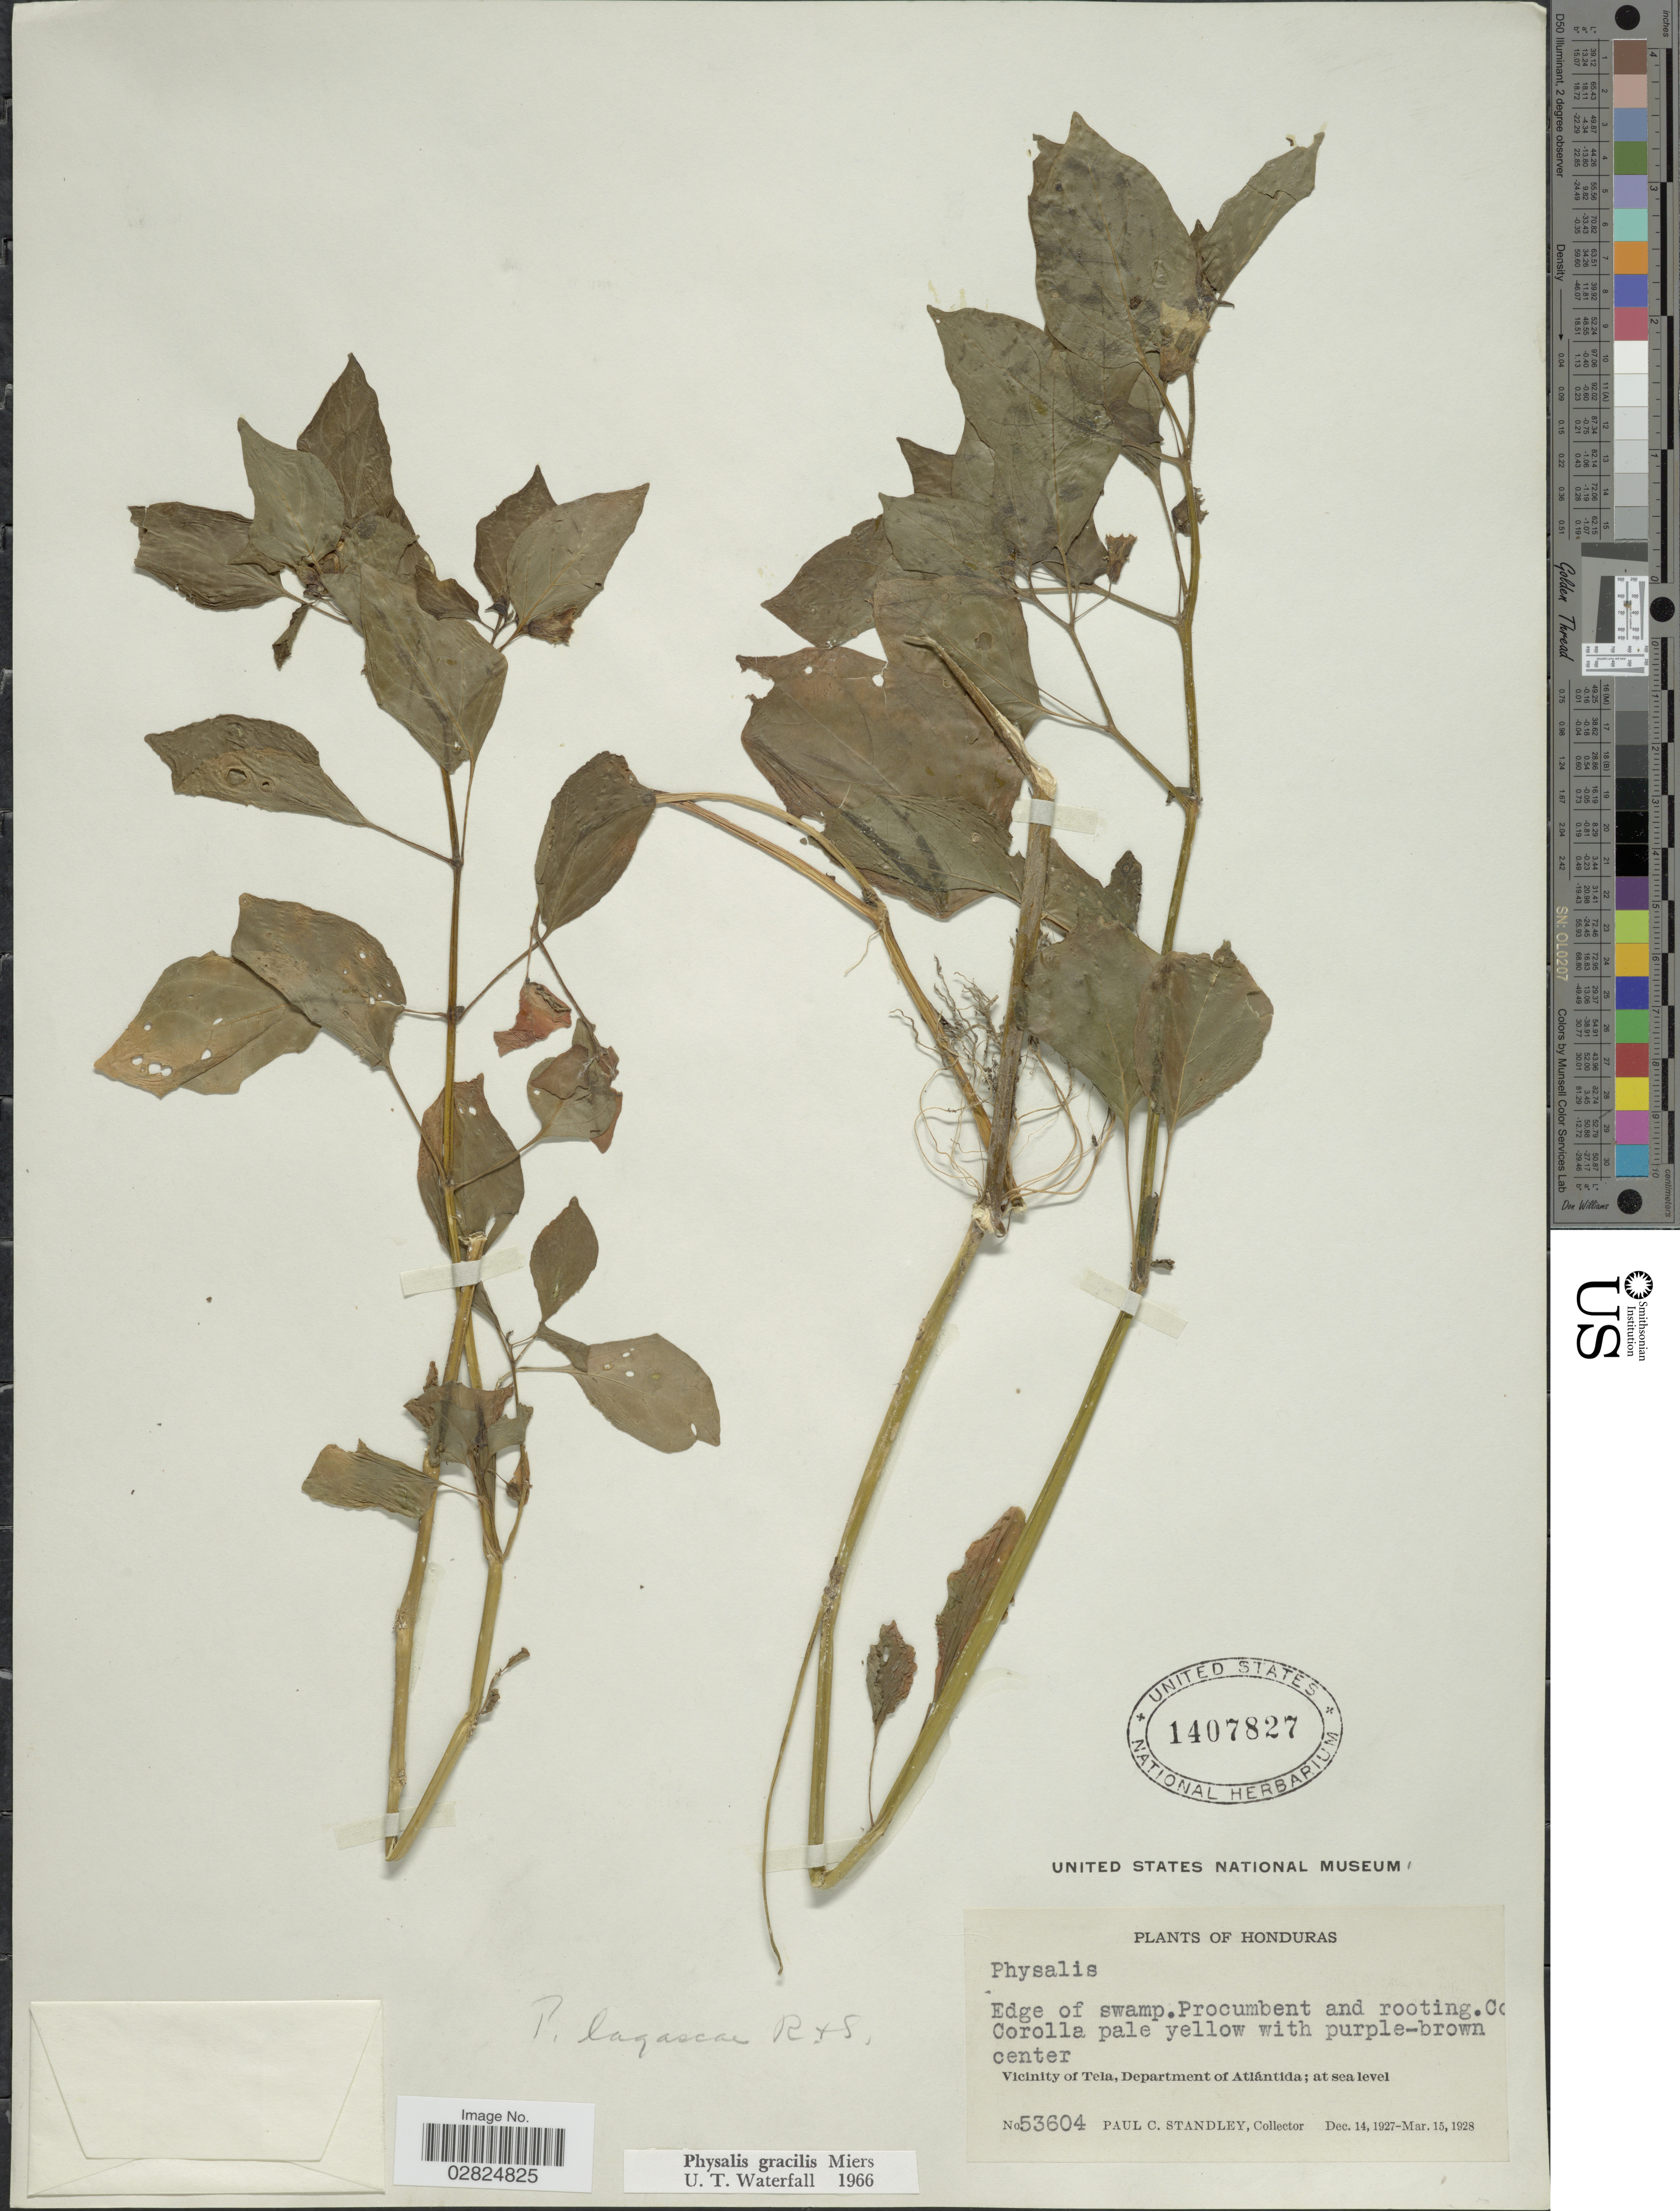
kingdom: Plantae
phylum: Tracheophyta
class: Magnoliopsida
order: Solanales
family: Solanaceae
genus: Physalis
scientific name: Physalis gracilis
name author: Miers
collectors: P. C. Standley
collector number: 53604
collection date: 1927-12-14/1928-03-15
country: Honduras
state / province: Atlántida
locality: Vicinity of Tela, Department of Atlántida.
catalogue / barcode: US 1407827